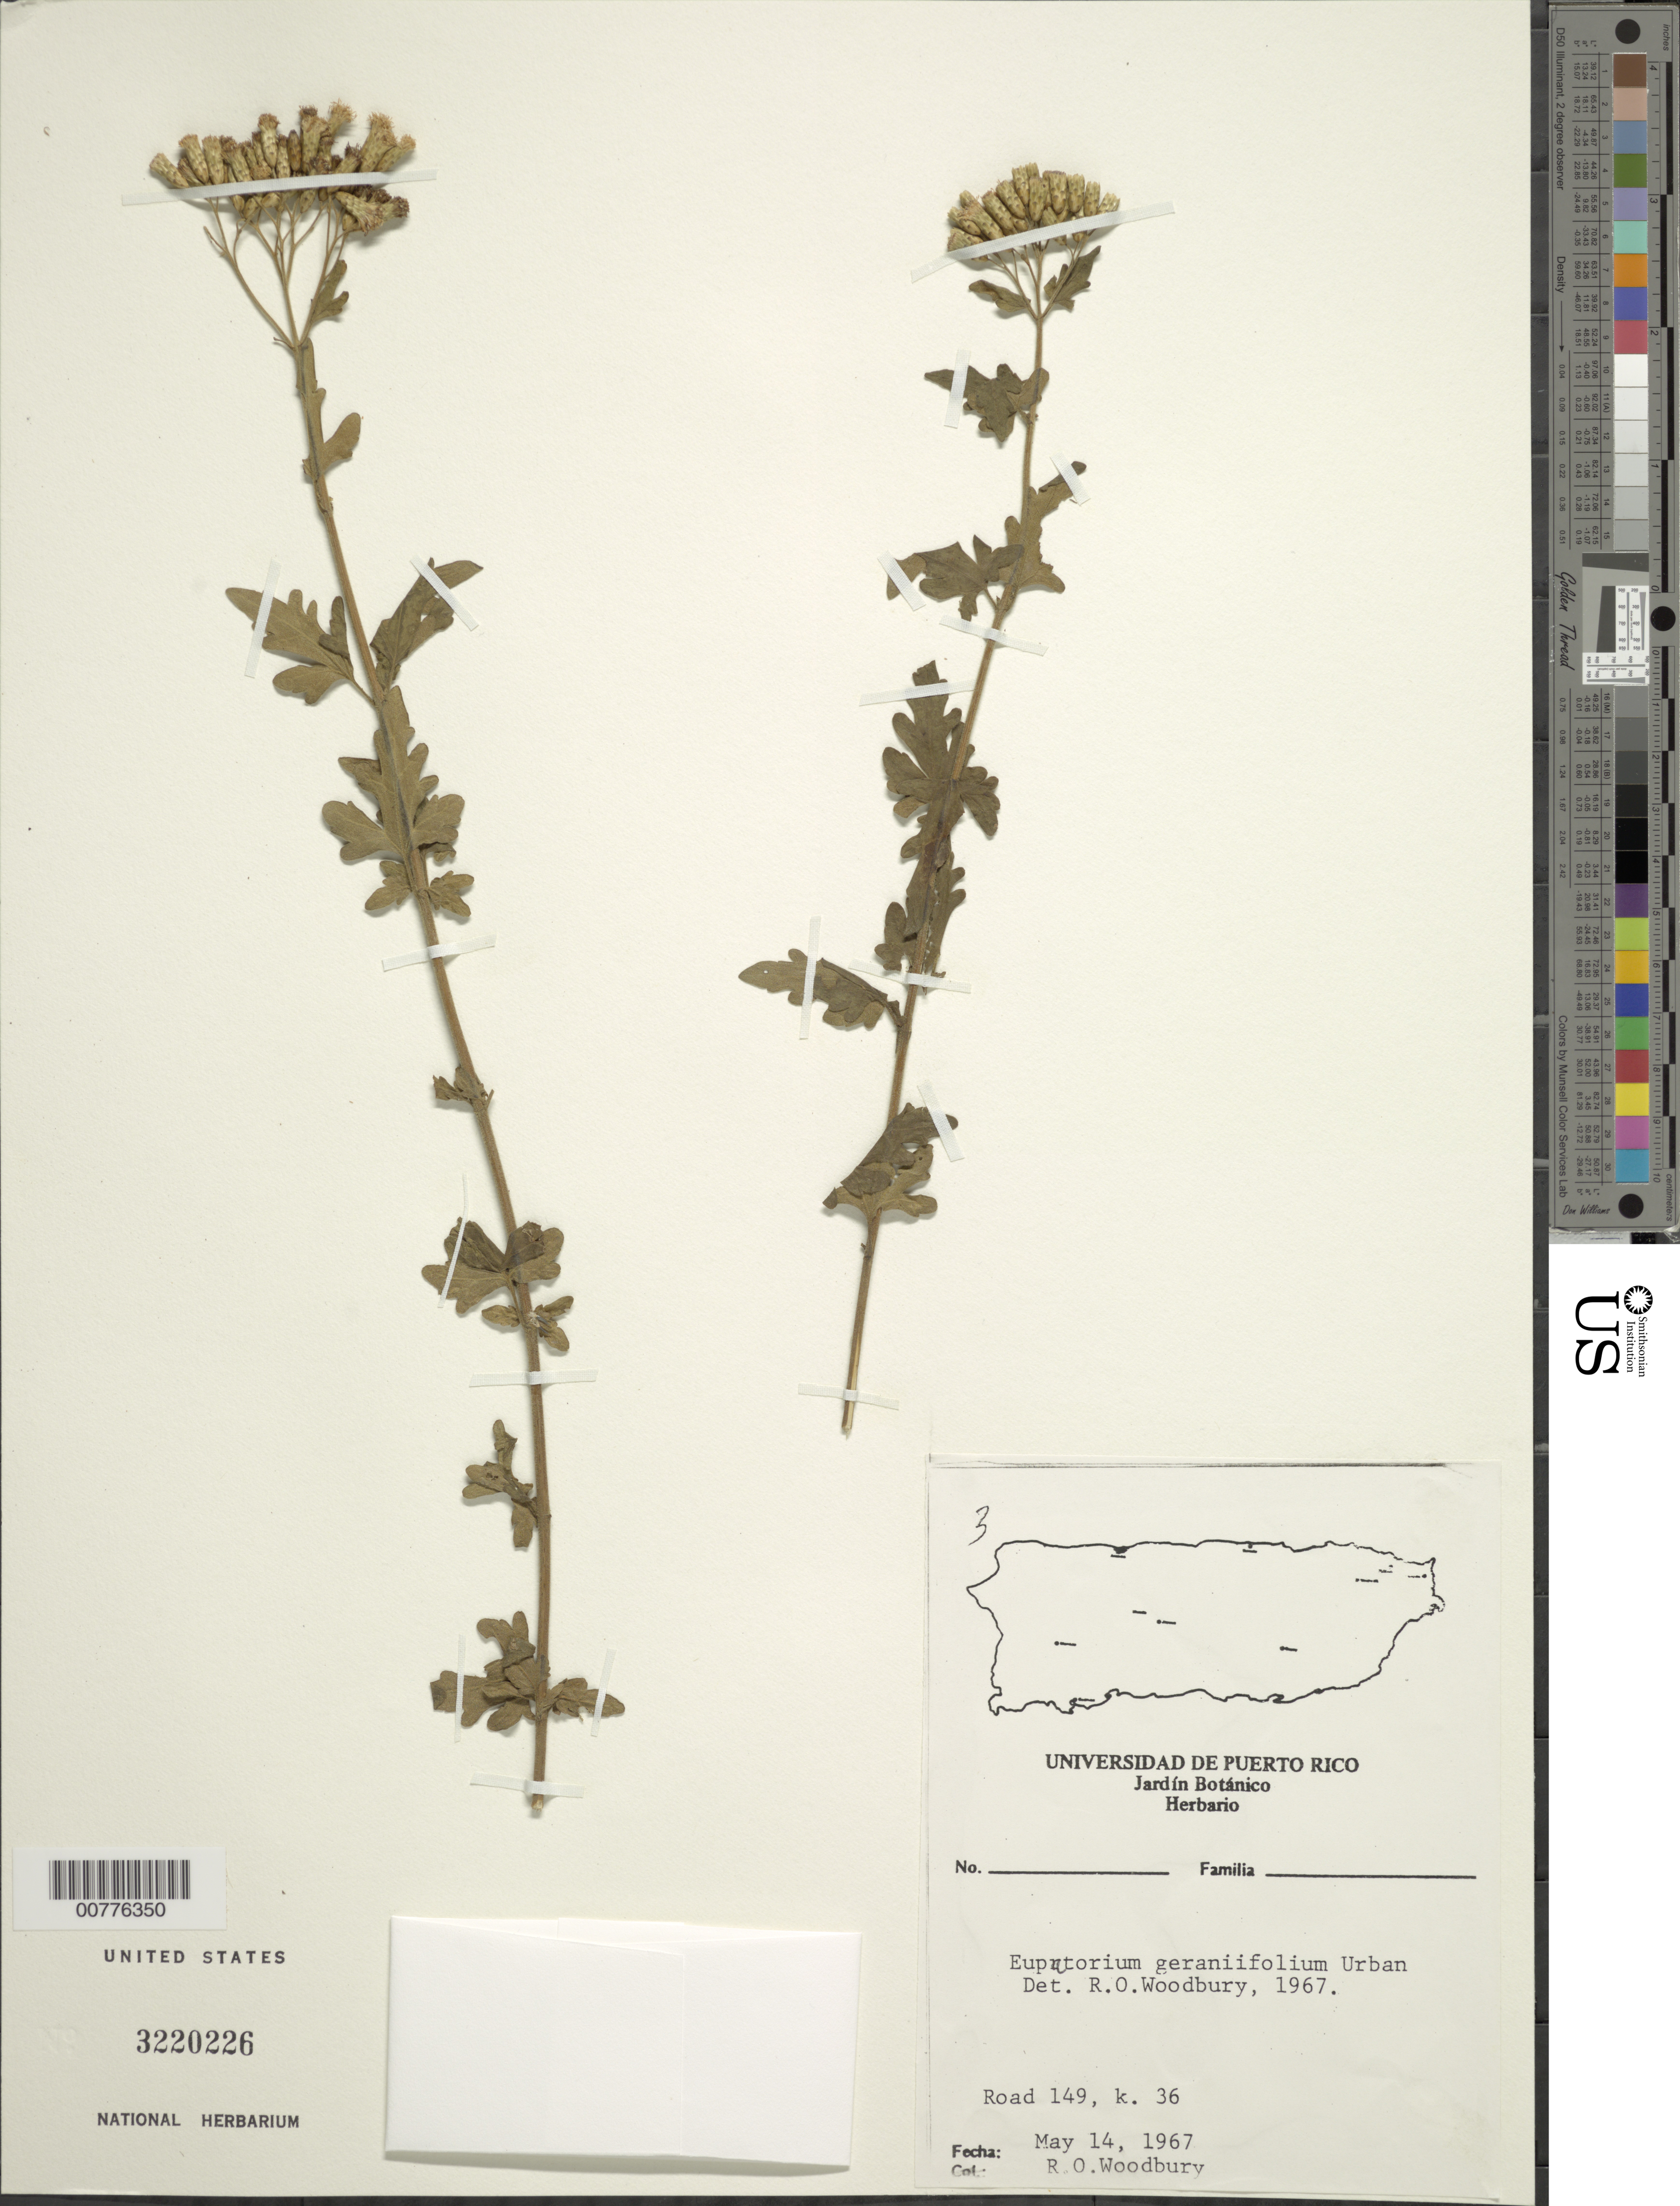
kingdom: Plantae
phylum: Tracheophyta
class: Magnoliopsida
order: Asterales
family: Asteraceae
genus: Chromolaena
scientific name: Chromolaena geranifolia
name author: (Urb.) R.M. King & H. Rob.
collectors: R. O. Woodbury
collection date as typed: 14 May 1967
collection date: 1967-05-14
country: Puerto Rico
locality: Road 149, k. 36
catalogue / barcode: US 3220226